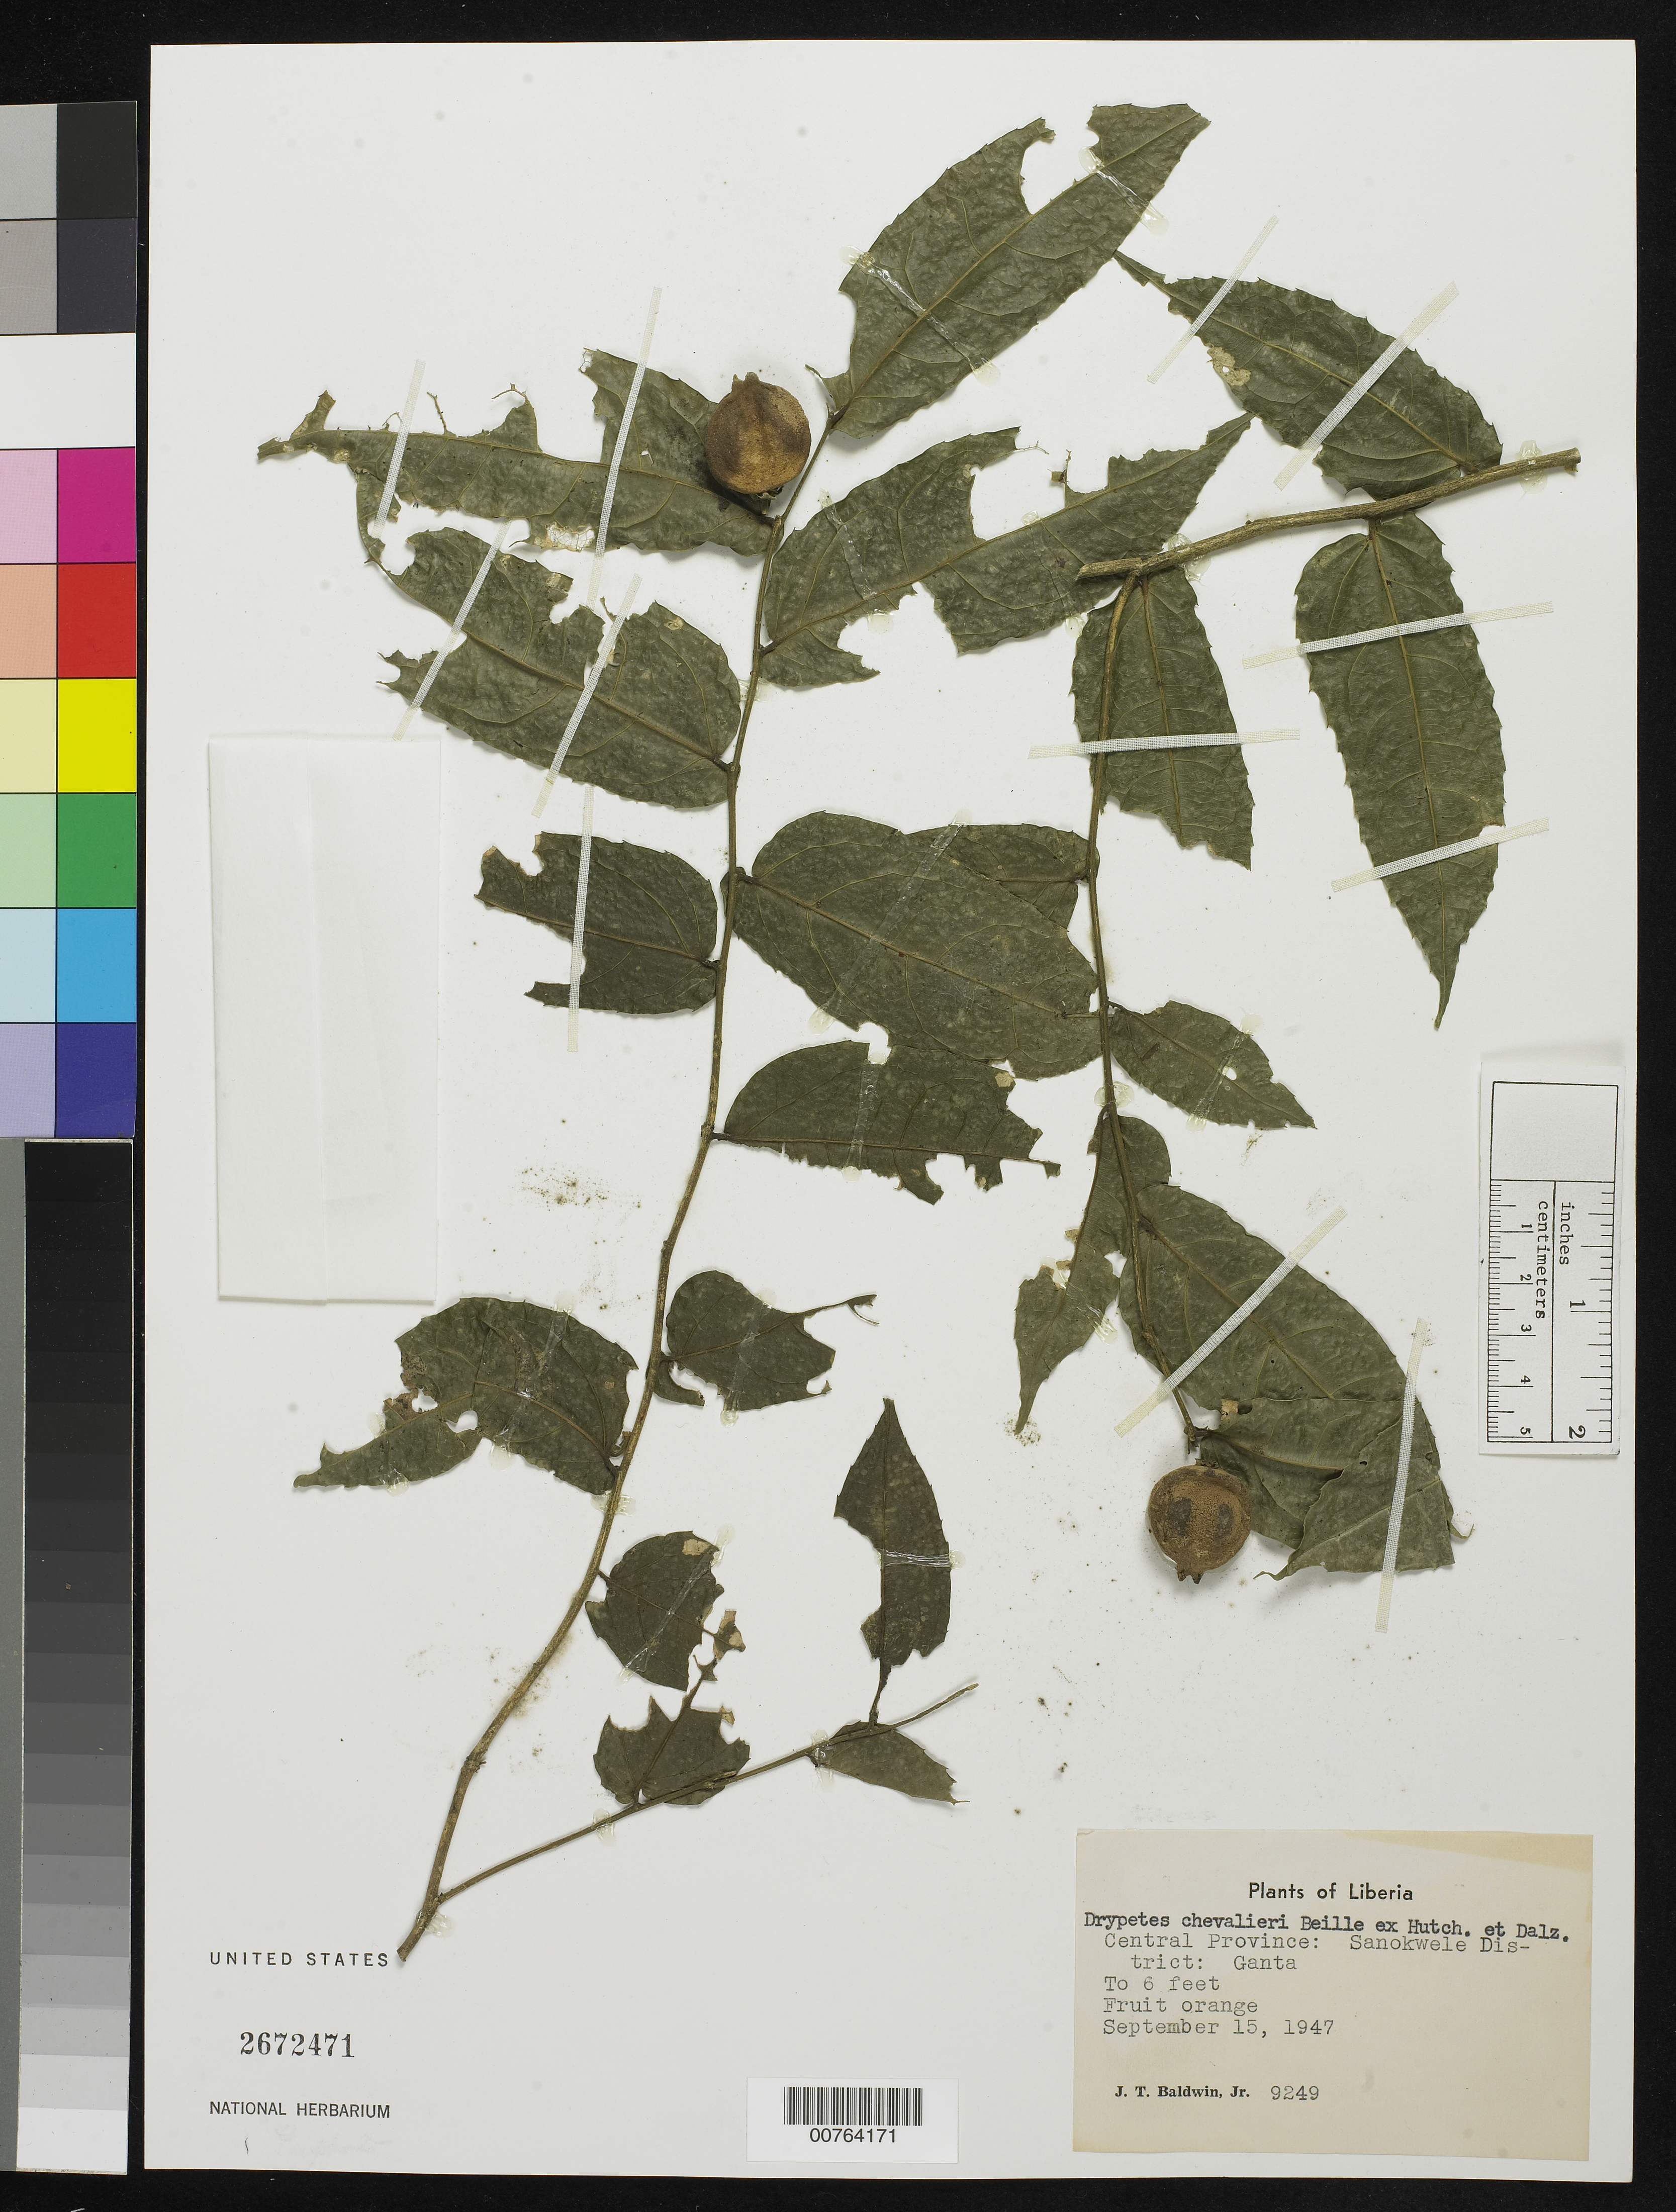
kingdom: Plantae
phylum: Tracheophyta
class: Magnoliopsida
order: Malpighiales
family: Putranjivaceae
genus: Drypetes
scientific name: Drypetes chevalieri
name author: Beille ex Hutch. & Dalziel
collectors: J. T. Baldwin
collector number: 9249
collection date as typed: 15 Sep 1947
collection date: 1947-09-15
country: Liberia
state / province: Nimba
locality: Central Province: Sanokwele District, Ganta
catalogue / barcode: US 2672471